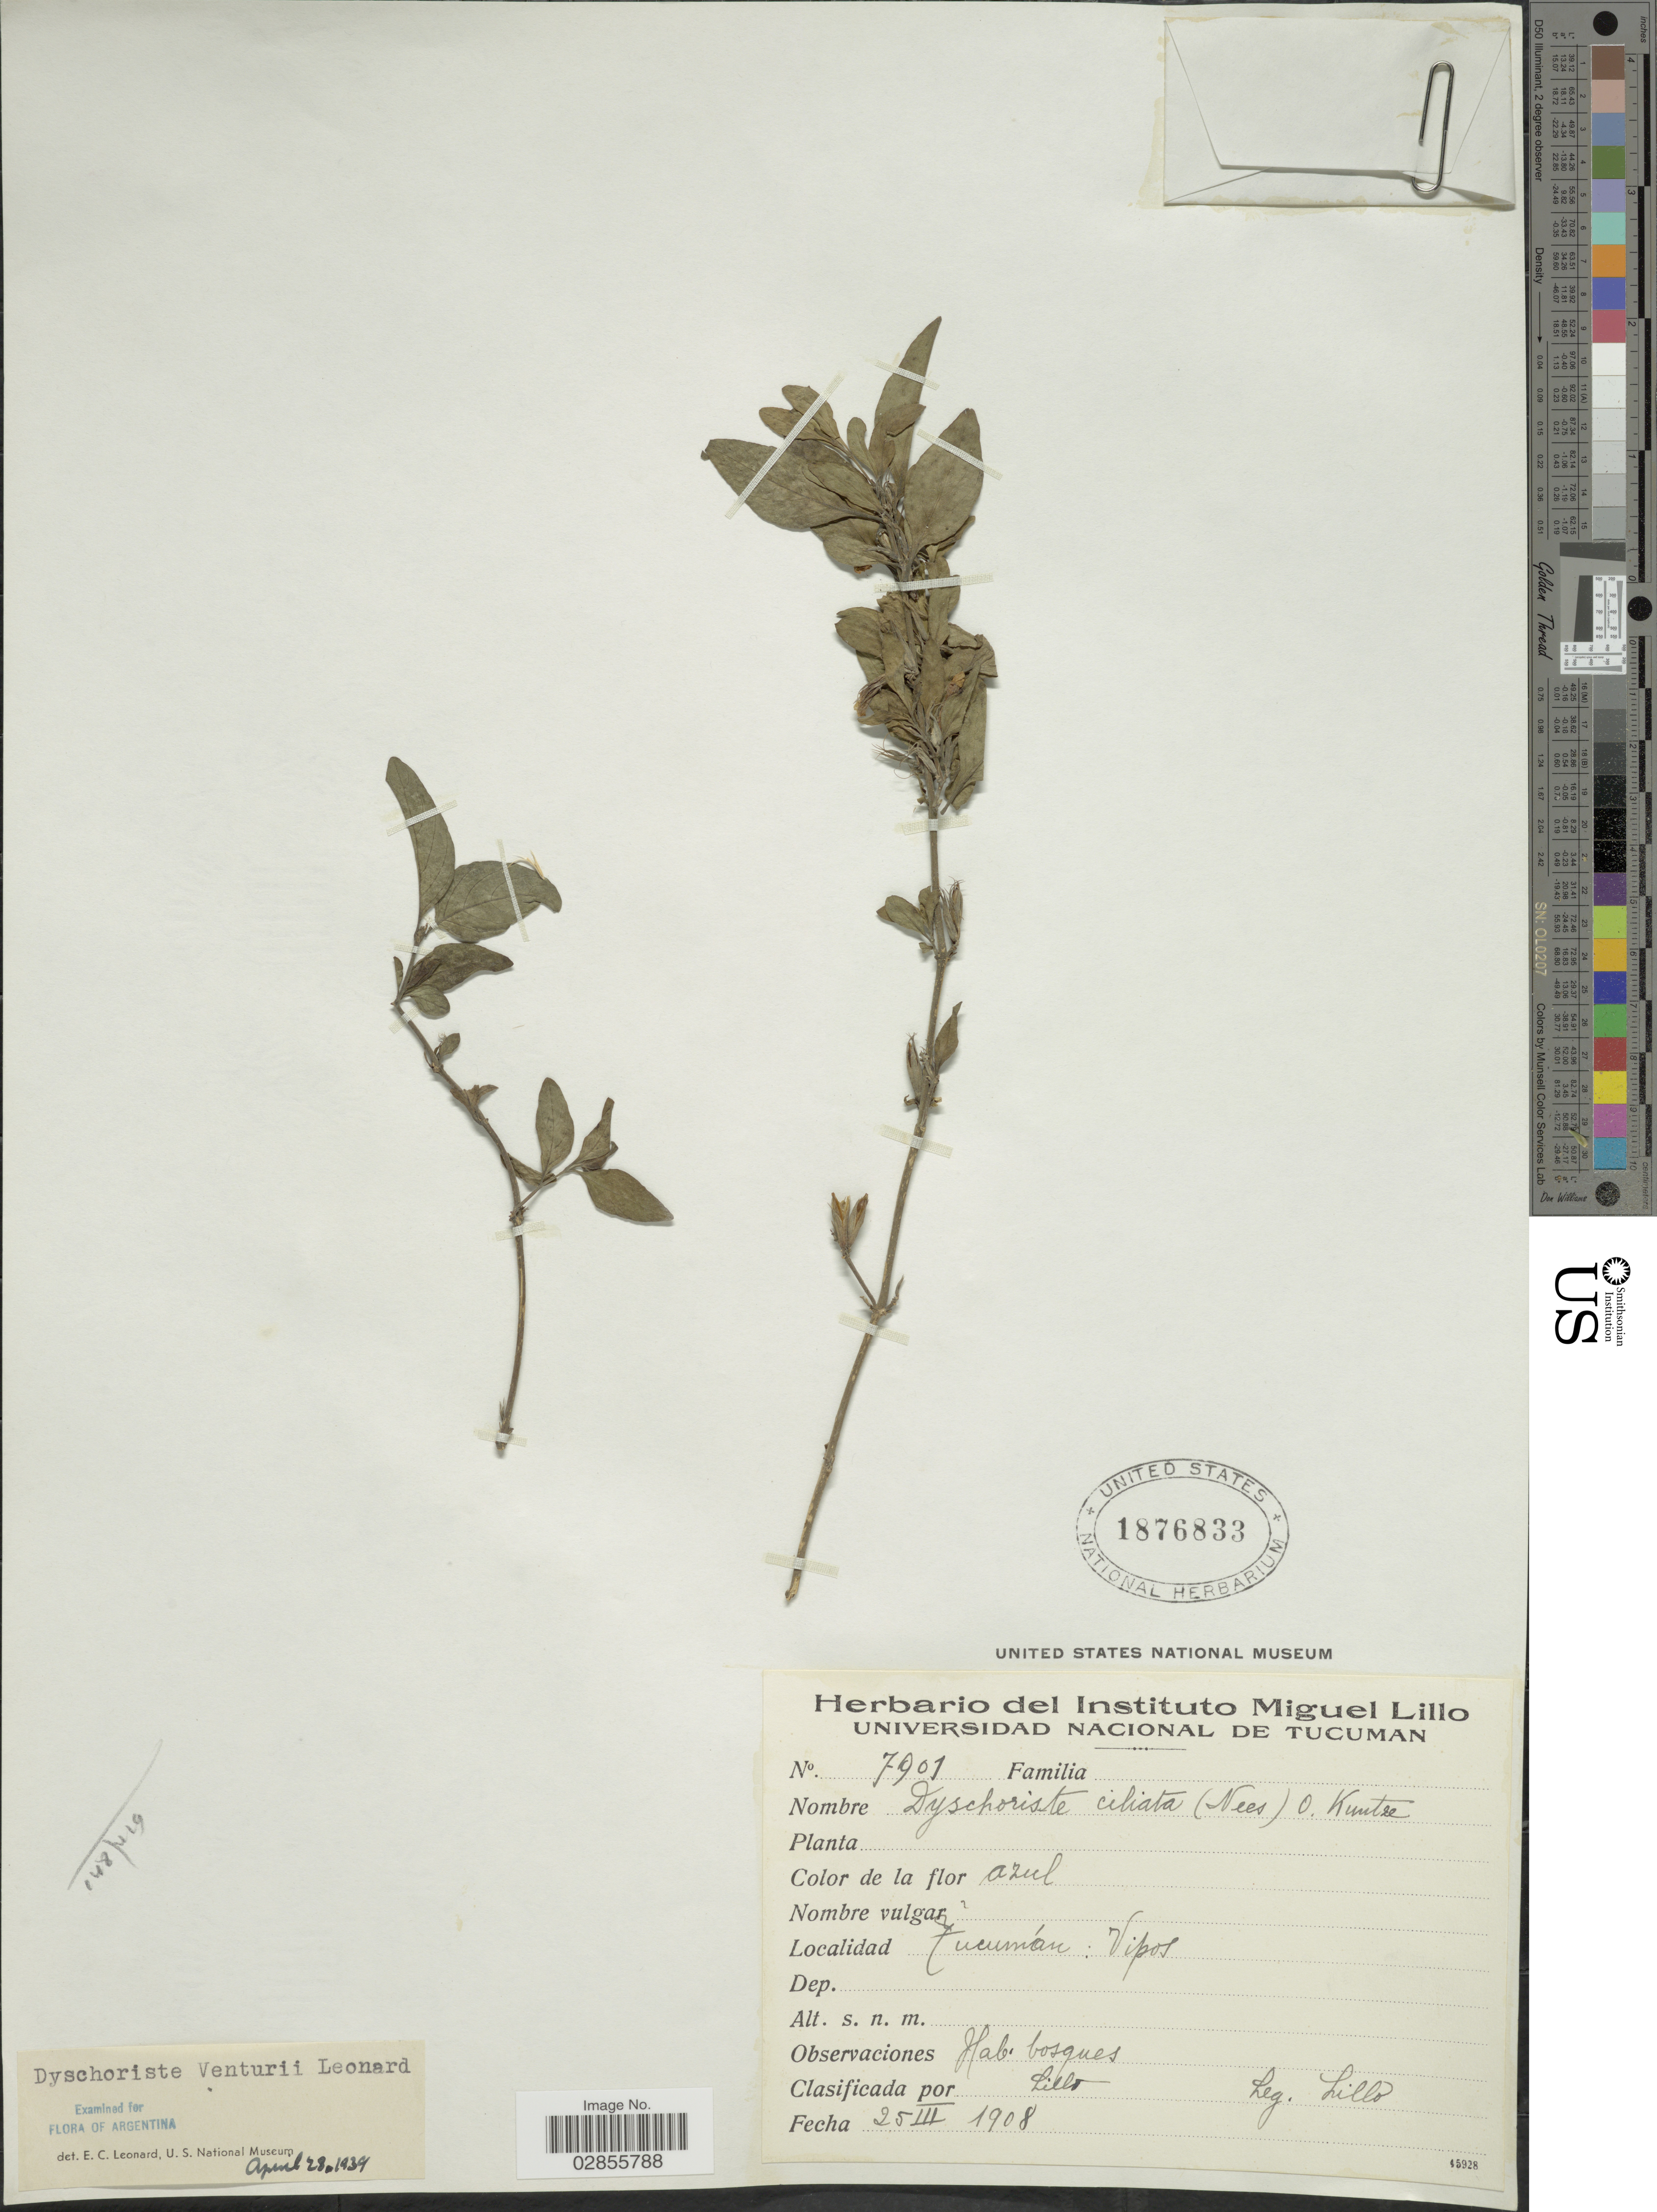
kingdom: Plantae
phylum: Tracheophyta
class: Magnoliopsida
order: Lamiales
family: Acanthaceae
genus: Dyschoriste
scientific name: Dyschoriste venturii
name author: Leonard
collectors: M. Lillo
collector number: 7901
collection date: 1908-03-25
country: Argentina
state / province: Tucuman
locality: Vipos.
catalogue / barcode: US 1876833